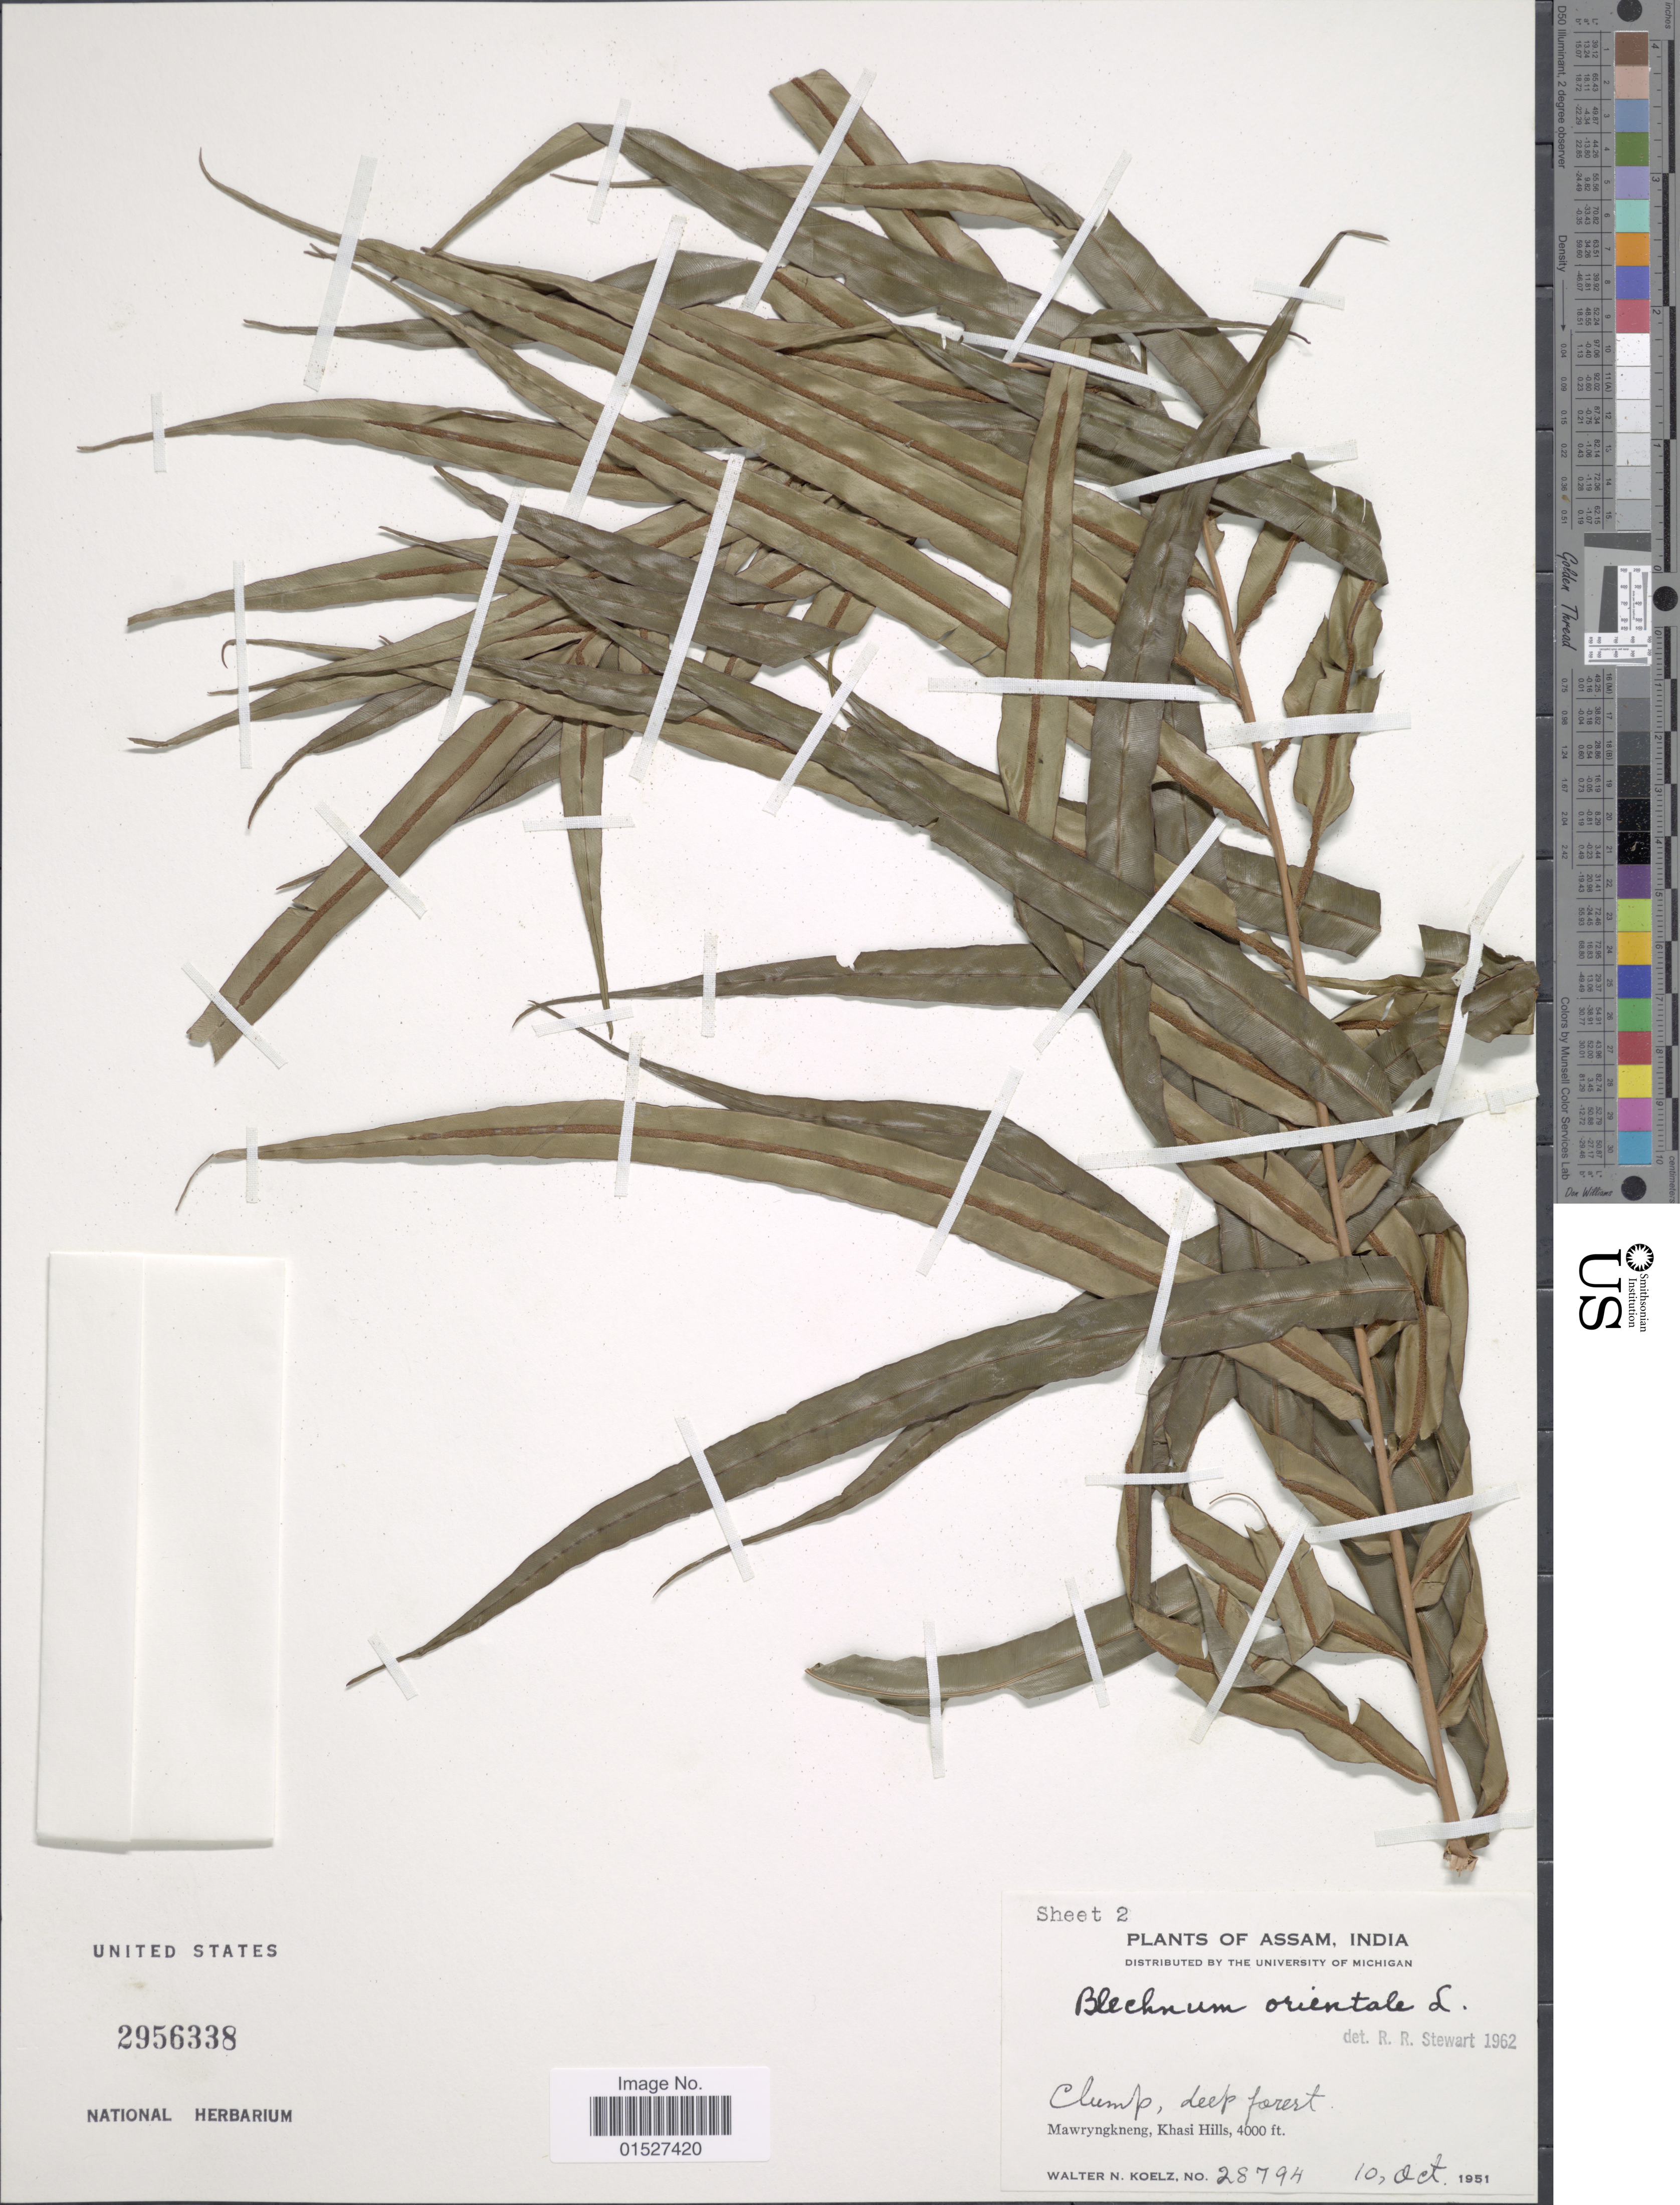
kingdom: Plantae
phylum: Tracheophyta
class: Polypodiopsida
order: Polypodiales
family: Blechnaceae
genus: Blechnum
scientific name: Blechnum orientale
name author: L.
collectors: W. N. Koelz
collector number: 28794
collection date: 1951-10-10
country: India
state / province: Meghalaya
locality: Mawryngkneng, Khasi Hills.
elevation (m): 1219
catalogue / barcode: US 2956338